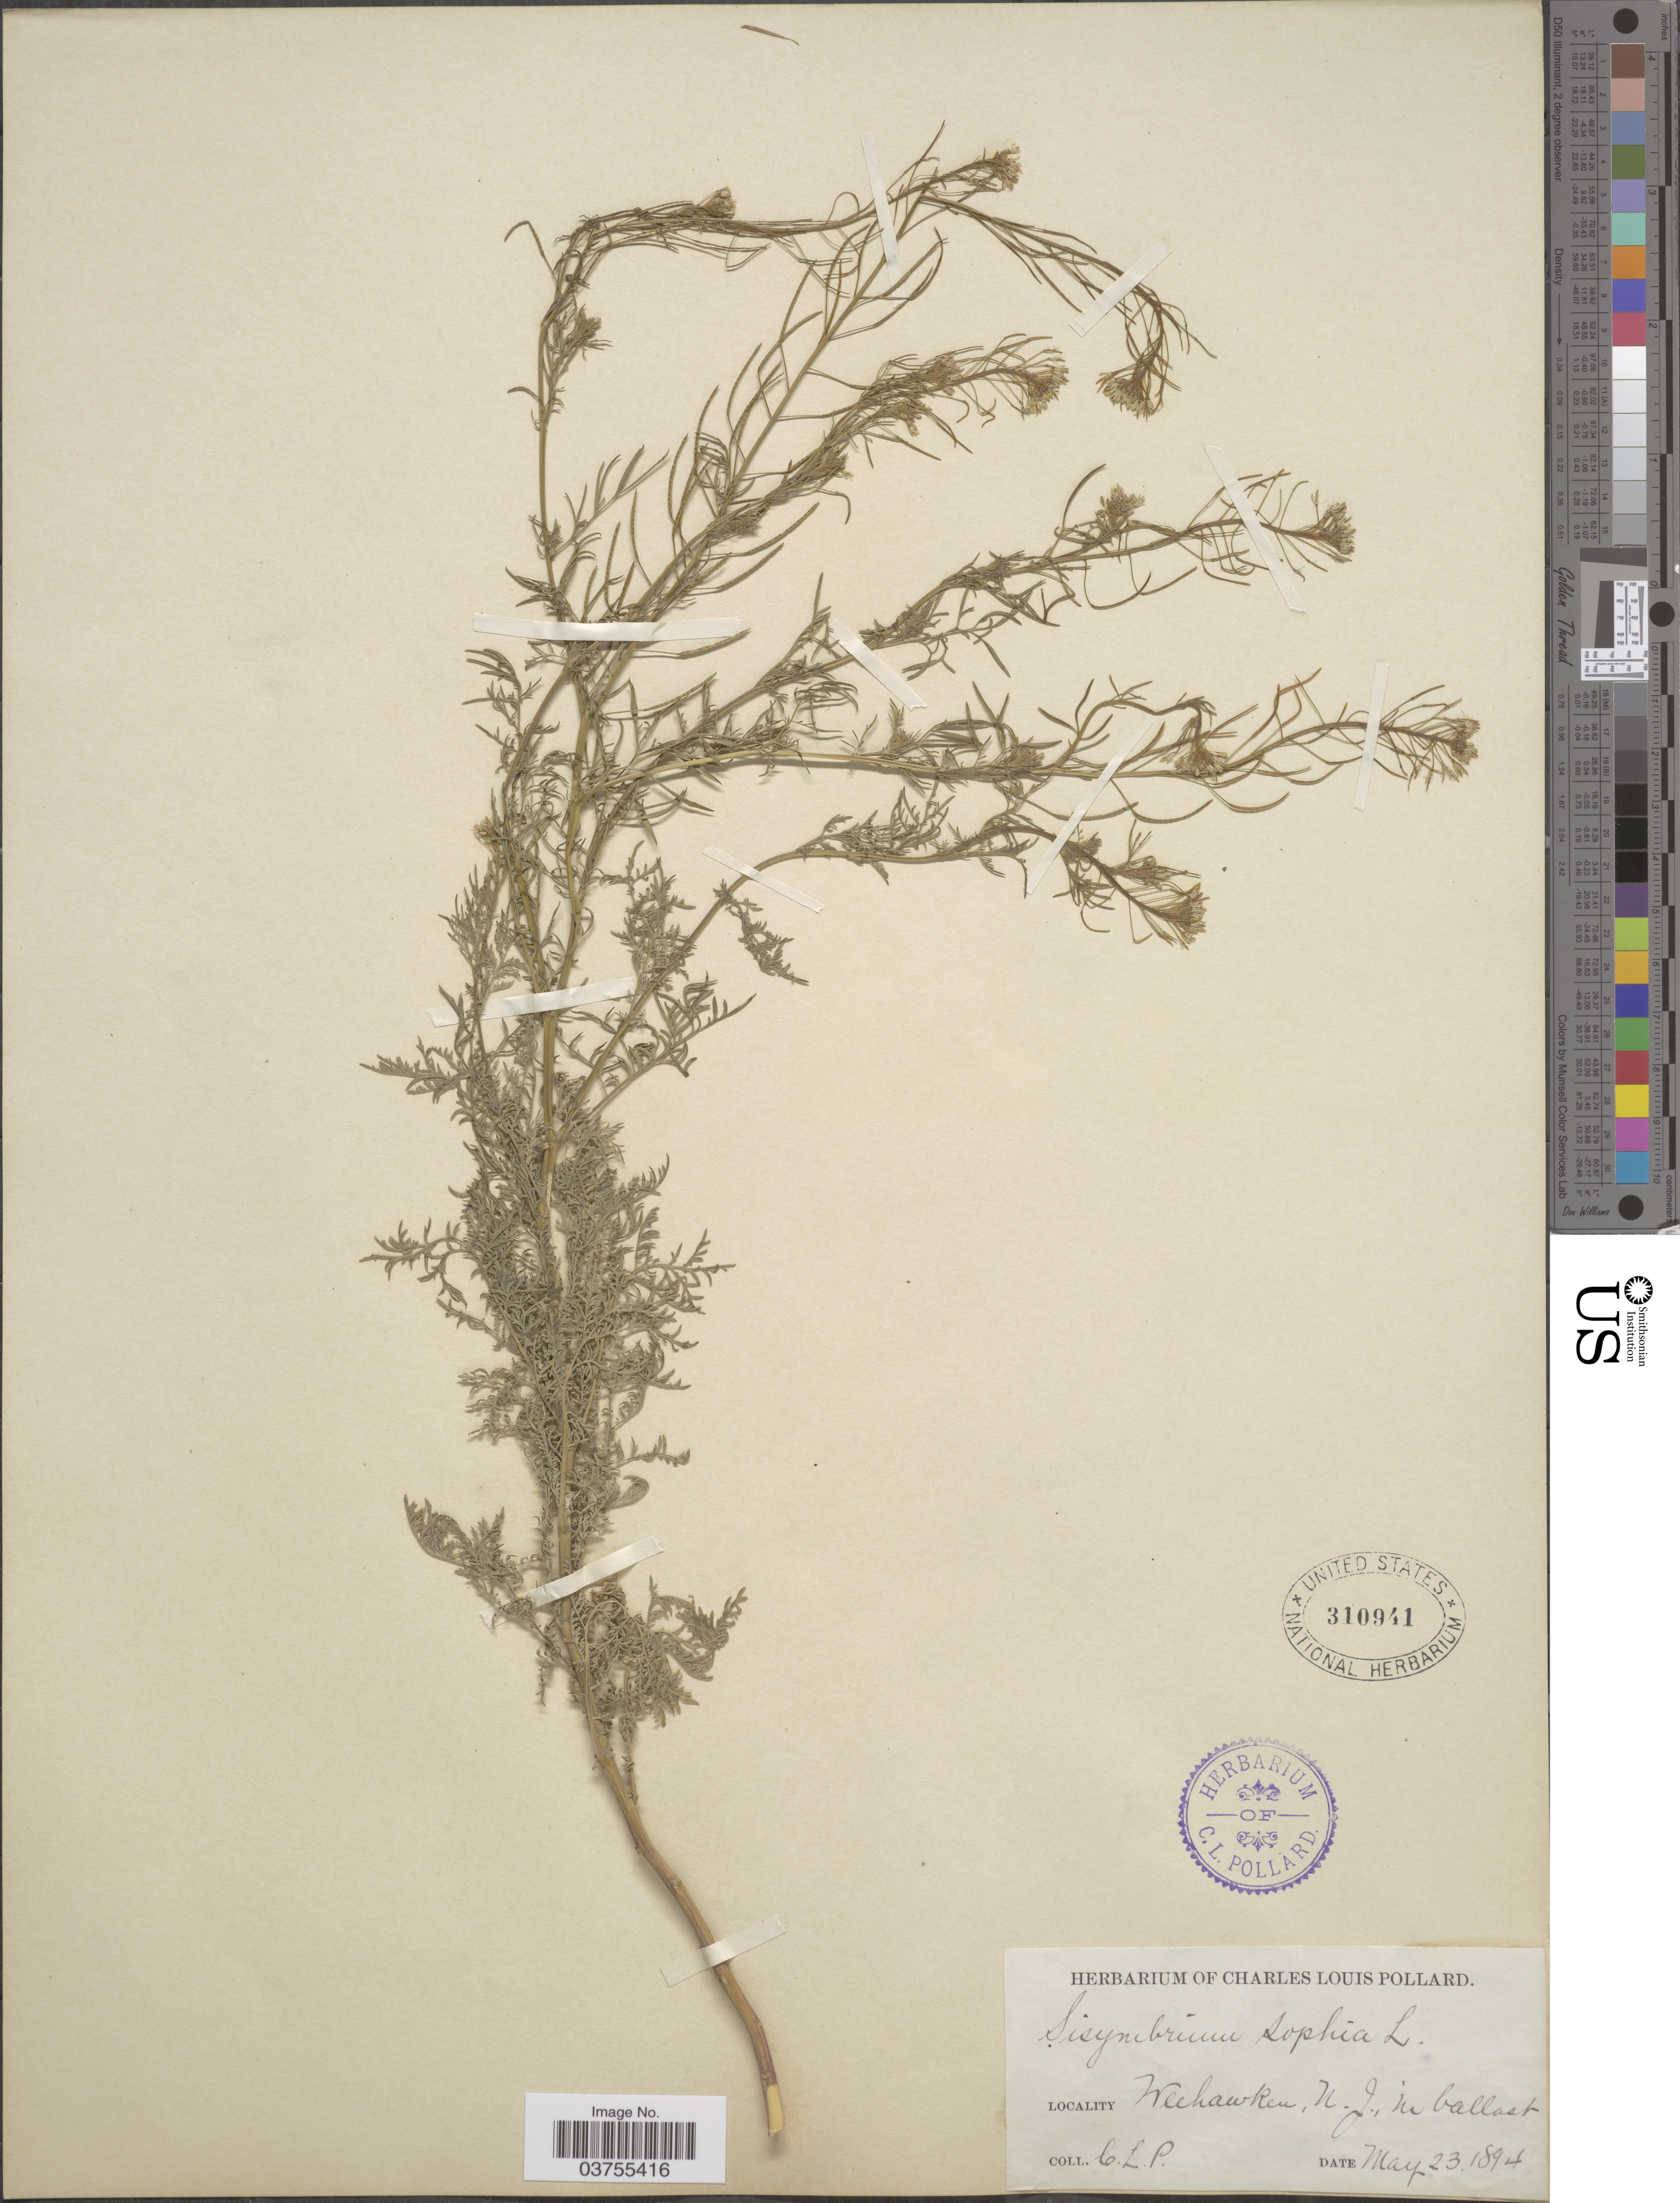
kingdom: Plantae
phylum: Tracheophyta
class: Magnoliopsida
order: Brassicales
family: Brassicaceae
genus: Descurainia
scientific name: Descurainia sophia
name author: (L.) Webb ex Prantl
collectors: C. L. Pollard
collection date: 1894-05-23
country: United States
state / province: New Jersey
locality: Weehawken, in ballast.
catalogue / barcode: US 3140941